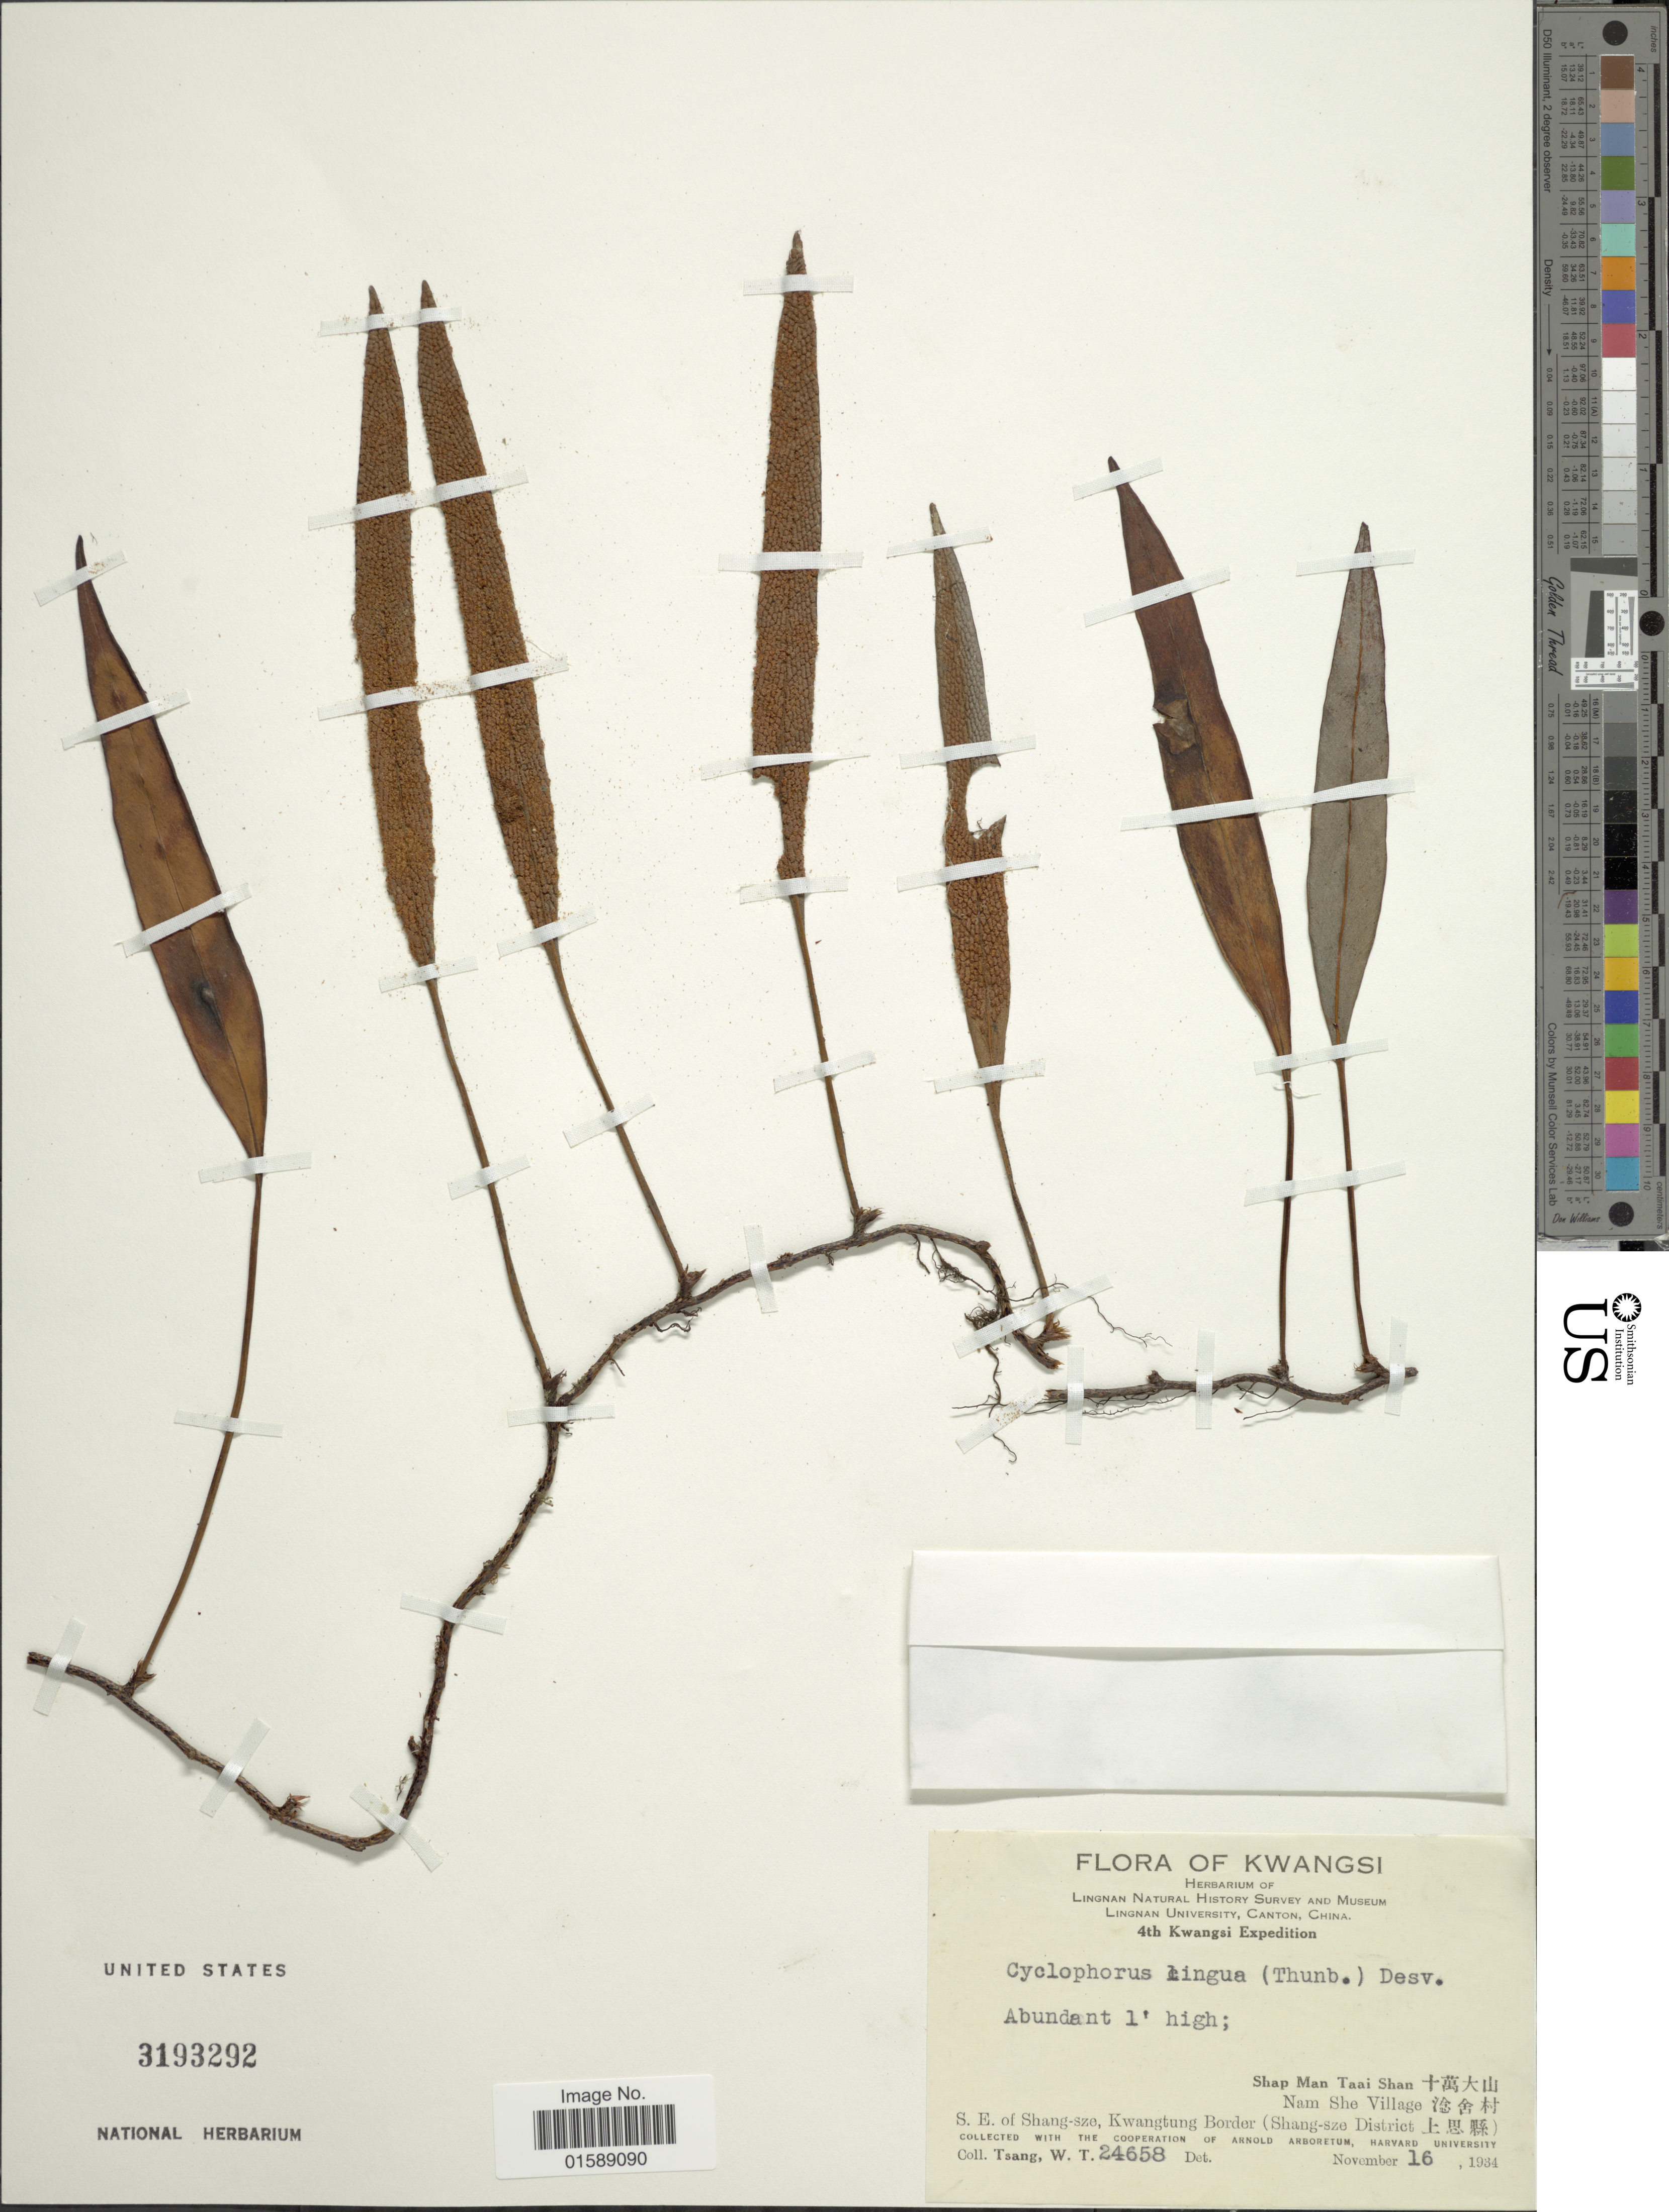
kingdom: Plantae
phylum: Tracheophyta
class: Polypodiopsida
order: Polypodiales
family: Polypodiaceae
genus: Pyrrosia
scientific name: Pyrrosia lingua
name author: (Thurb.) Farw.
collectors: W. T. Tsang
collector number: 24658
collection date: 1934-11-16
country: China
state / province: Guangxi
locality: Kwangsi. Shap Man Taai Shan. Nam She Village. S.E. of Shang-sze, Kwangtung Border (Shang-sze District)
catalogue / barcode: US 3193292